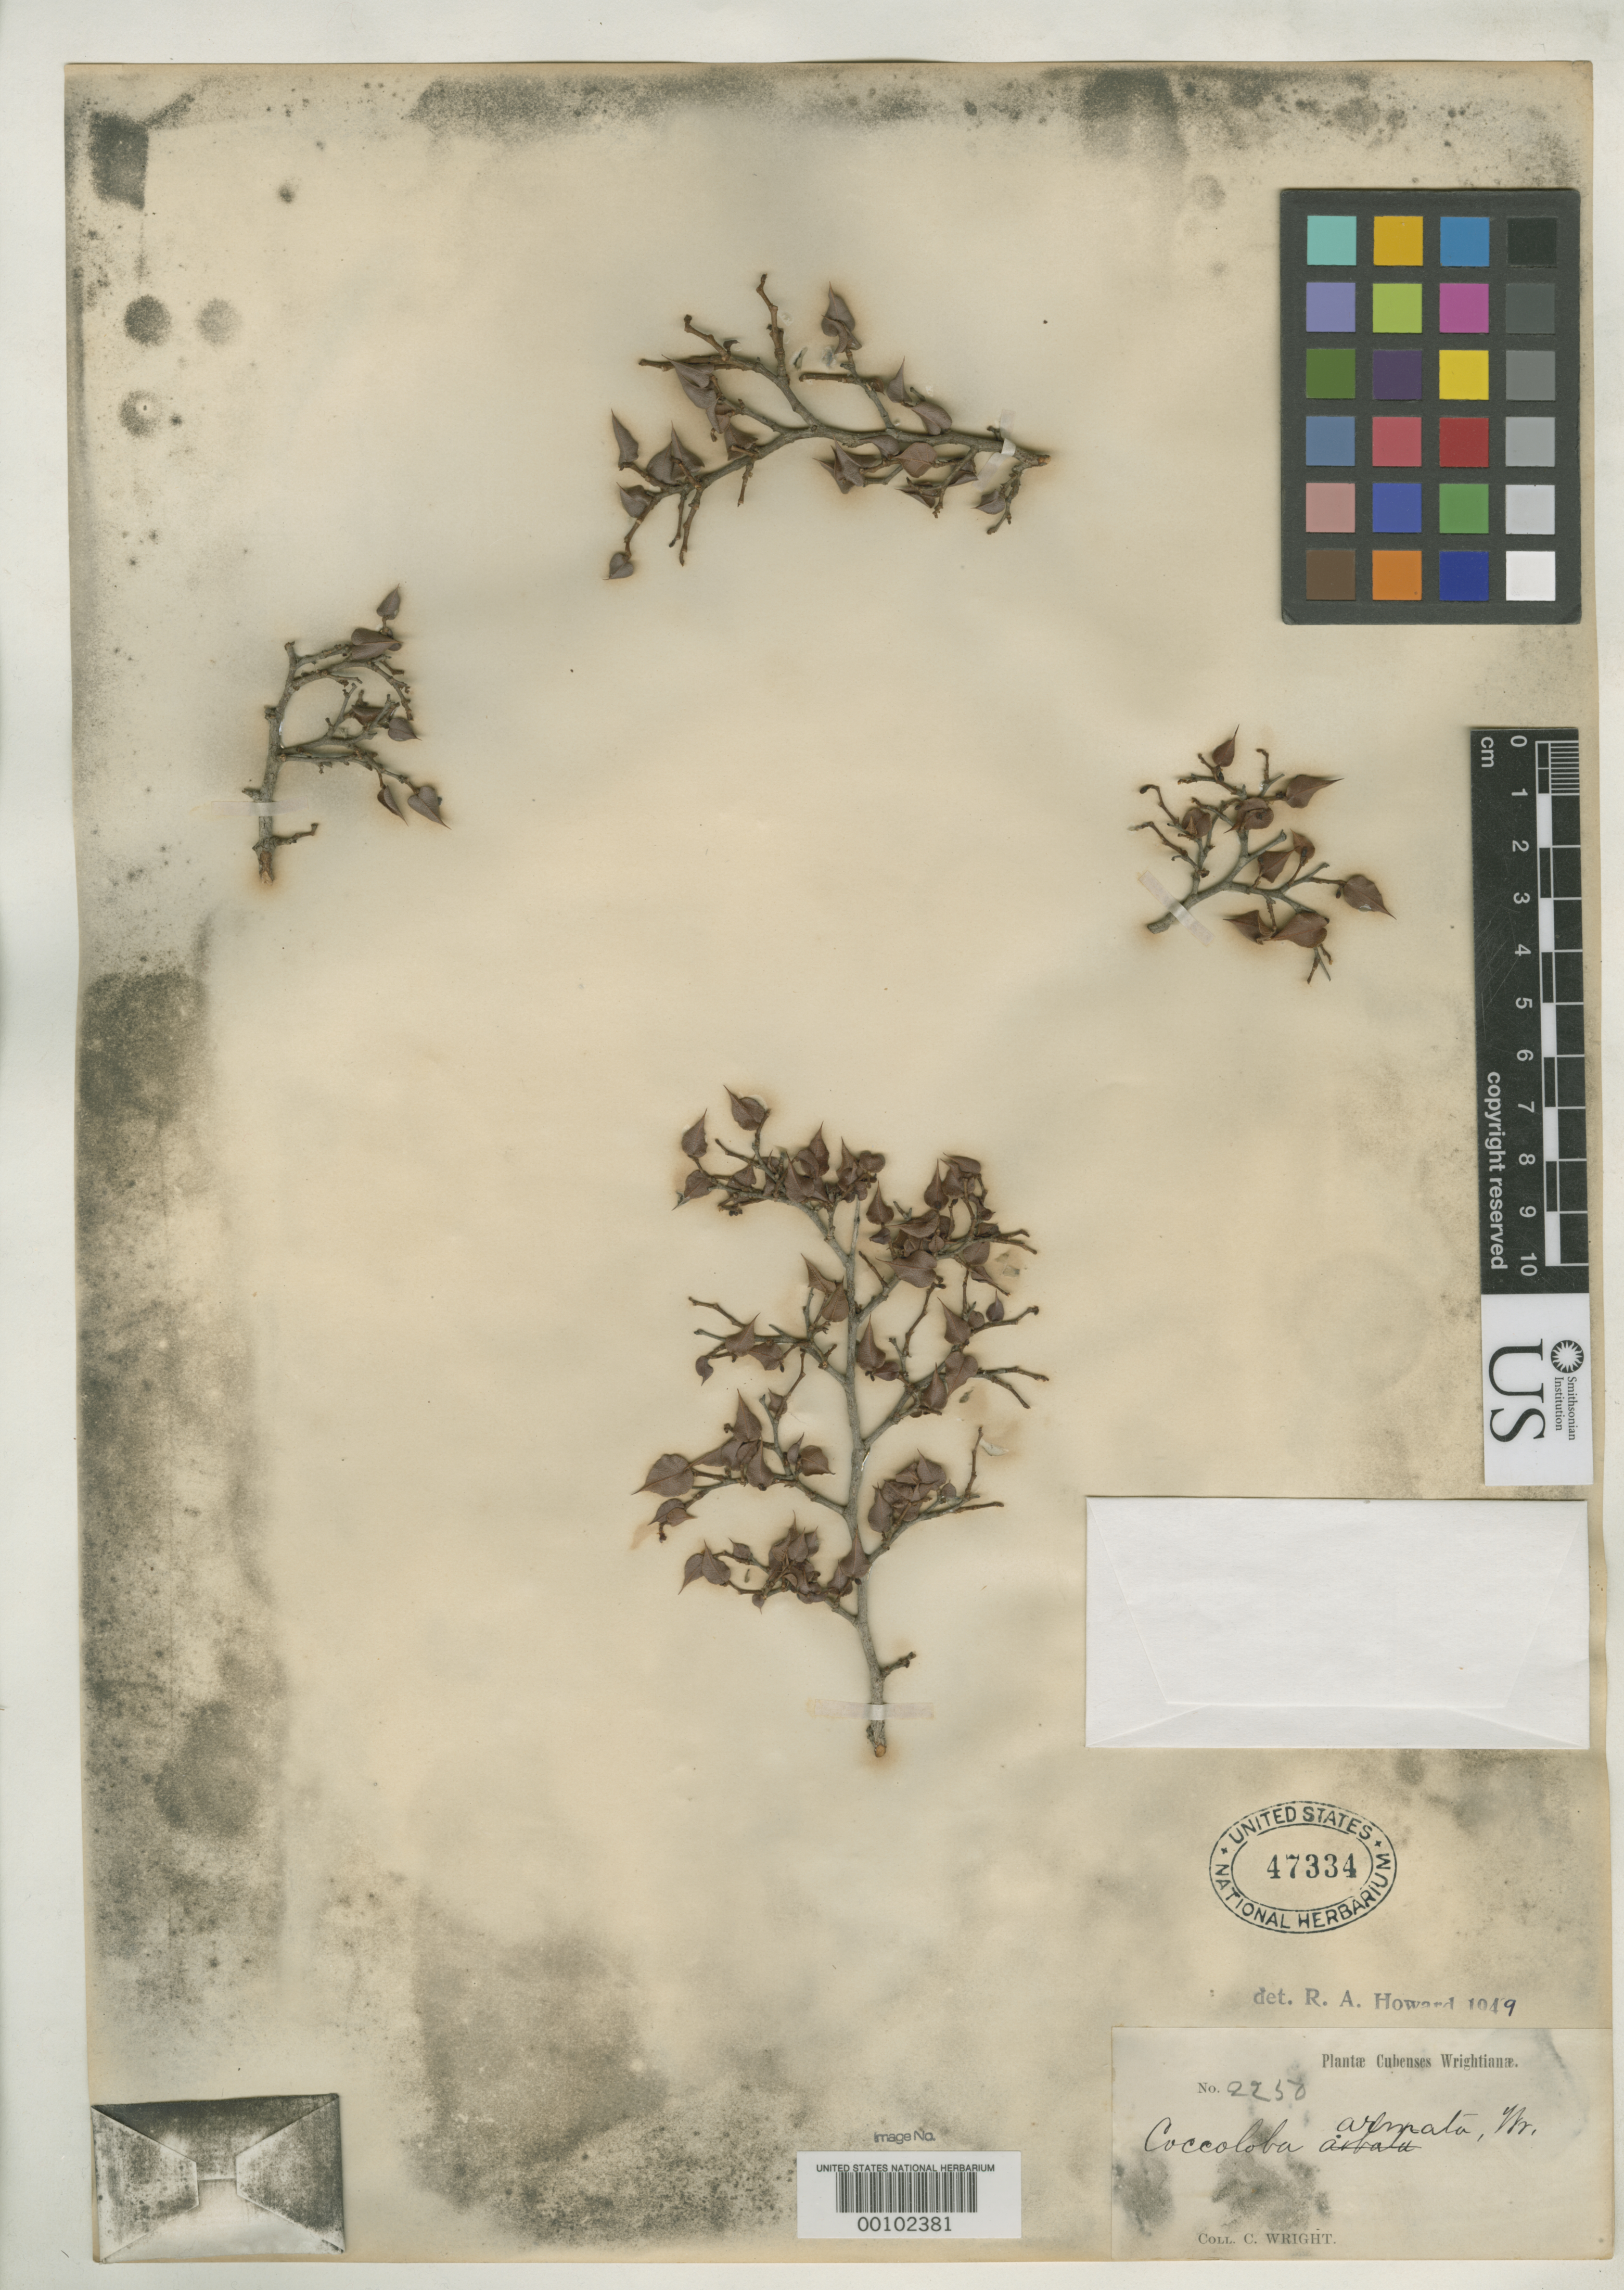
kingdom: Plantae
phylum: Tracheophyta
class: Magnoliopsida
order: Caryophyllales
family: Polygonaceae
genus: Coccoloba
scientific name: Coccoloba armata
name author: C. Wright in Griseb.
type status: Isotype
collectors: C. Wright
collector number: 2250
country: Cuba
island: Greater Antilles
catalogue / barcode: US 47334